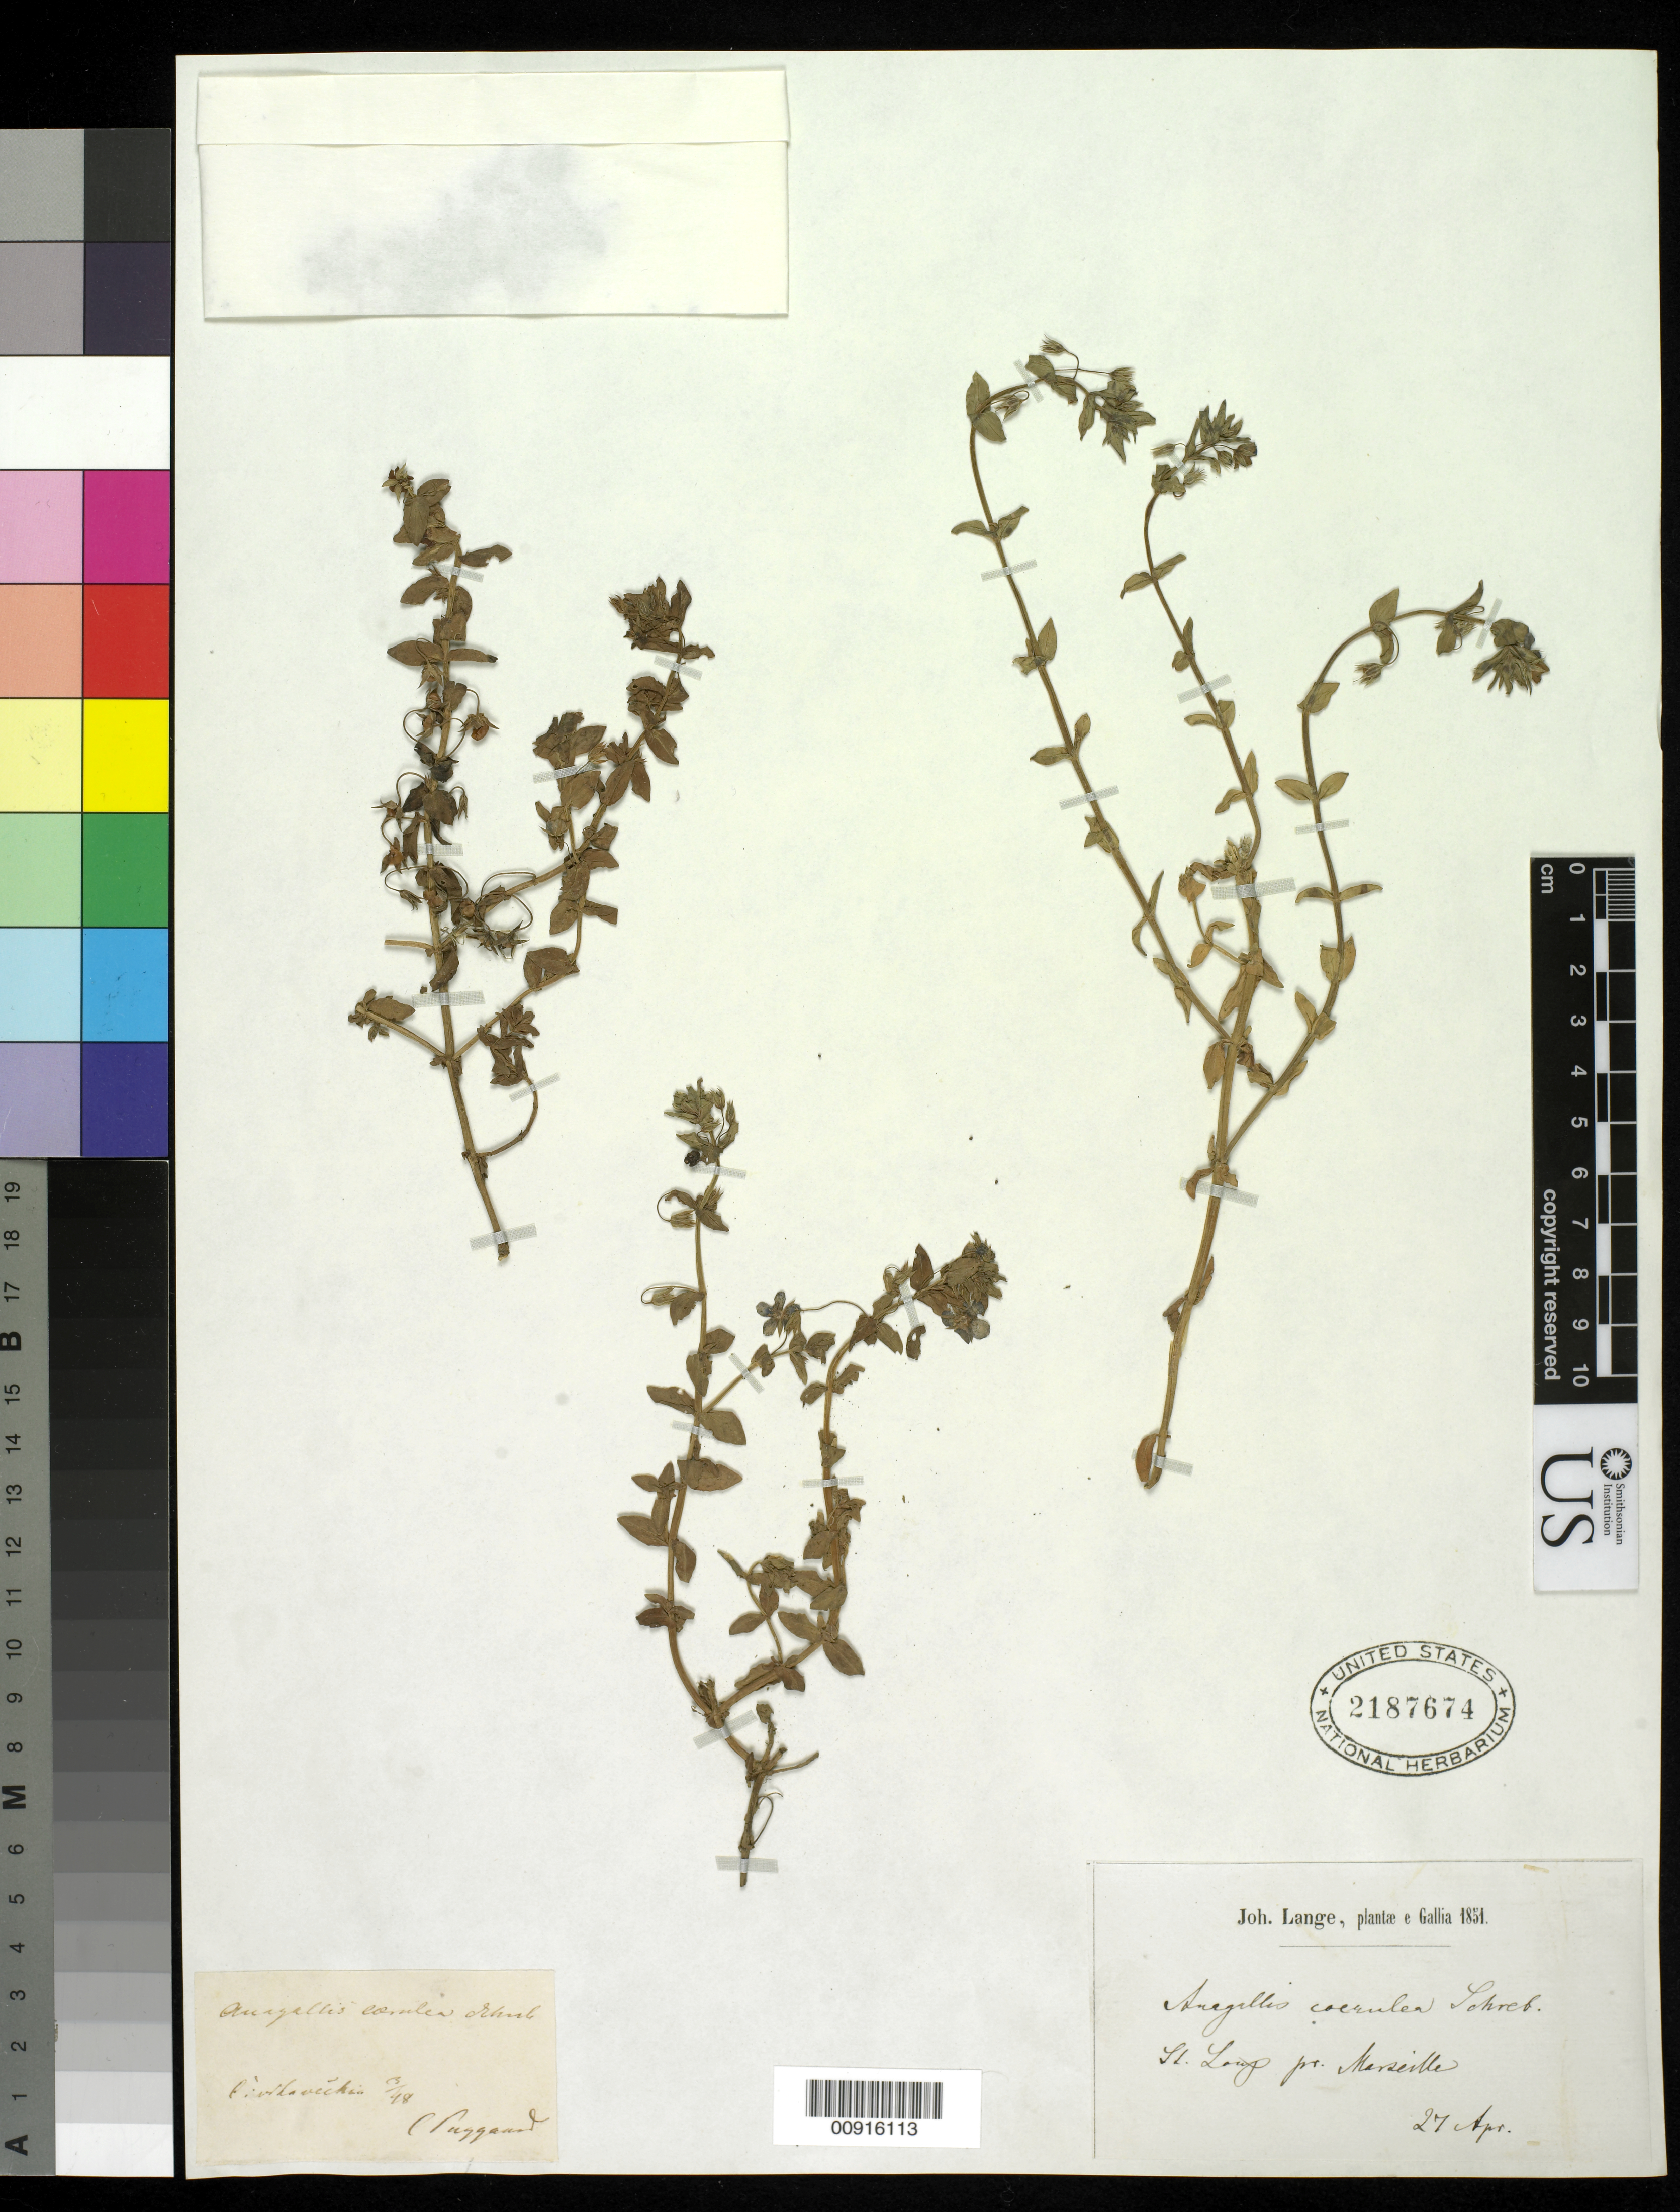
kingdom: Plantae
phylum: Tracheophyta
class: Magnoliopsida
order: Ericales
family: Primulaceae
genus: Anagallis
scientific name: Anagallis caerulea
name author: L.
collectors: J. Lange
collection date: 1851-04-27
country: France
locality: St. Loup pr. Marseille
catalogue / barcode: US 2187674